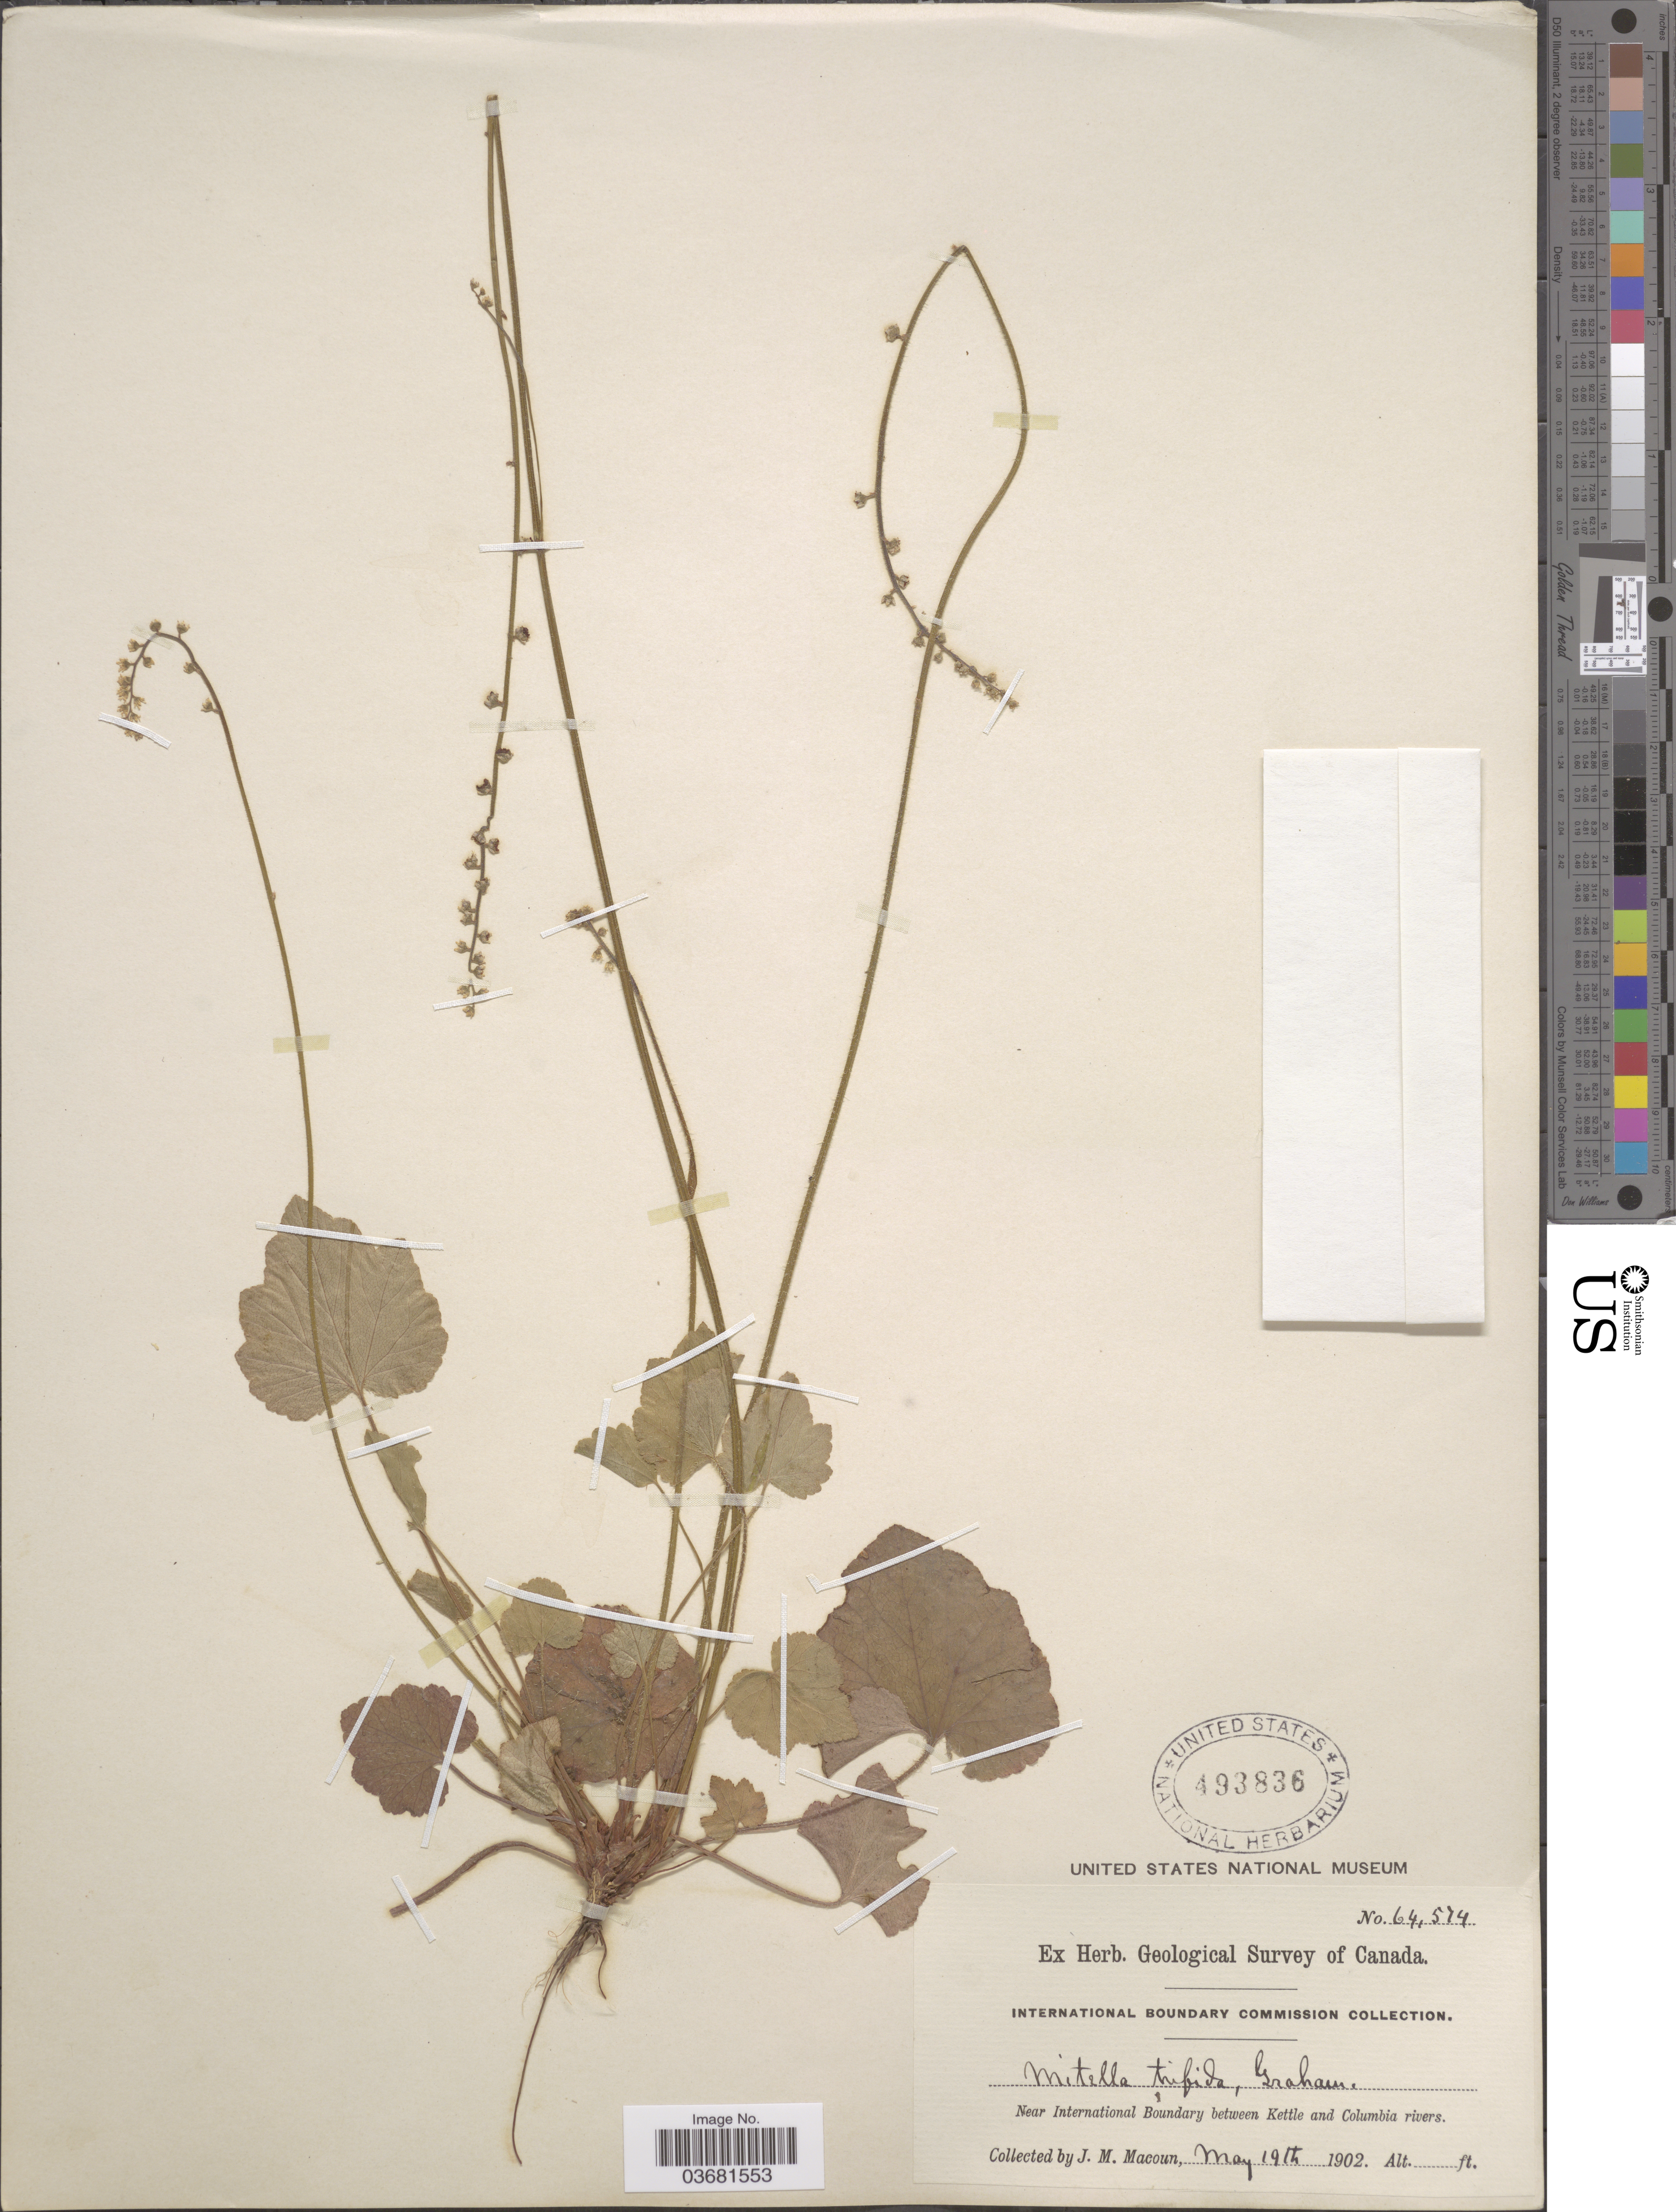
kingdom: Plantae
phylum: Tracheophyta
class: Magnoliopsida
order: Saxifragales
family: Saxifragaceae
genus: Mitella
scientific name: Mitella trifida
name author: Graham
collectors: J. M. Macoun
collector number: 64574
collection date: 1902-05-19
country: Canada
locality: Geological Survey of Canada. Near International Boundary between Kettle and Columbia rivers.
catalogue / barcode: US 493836